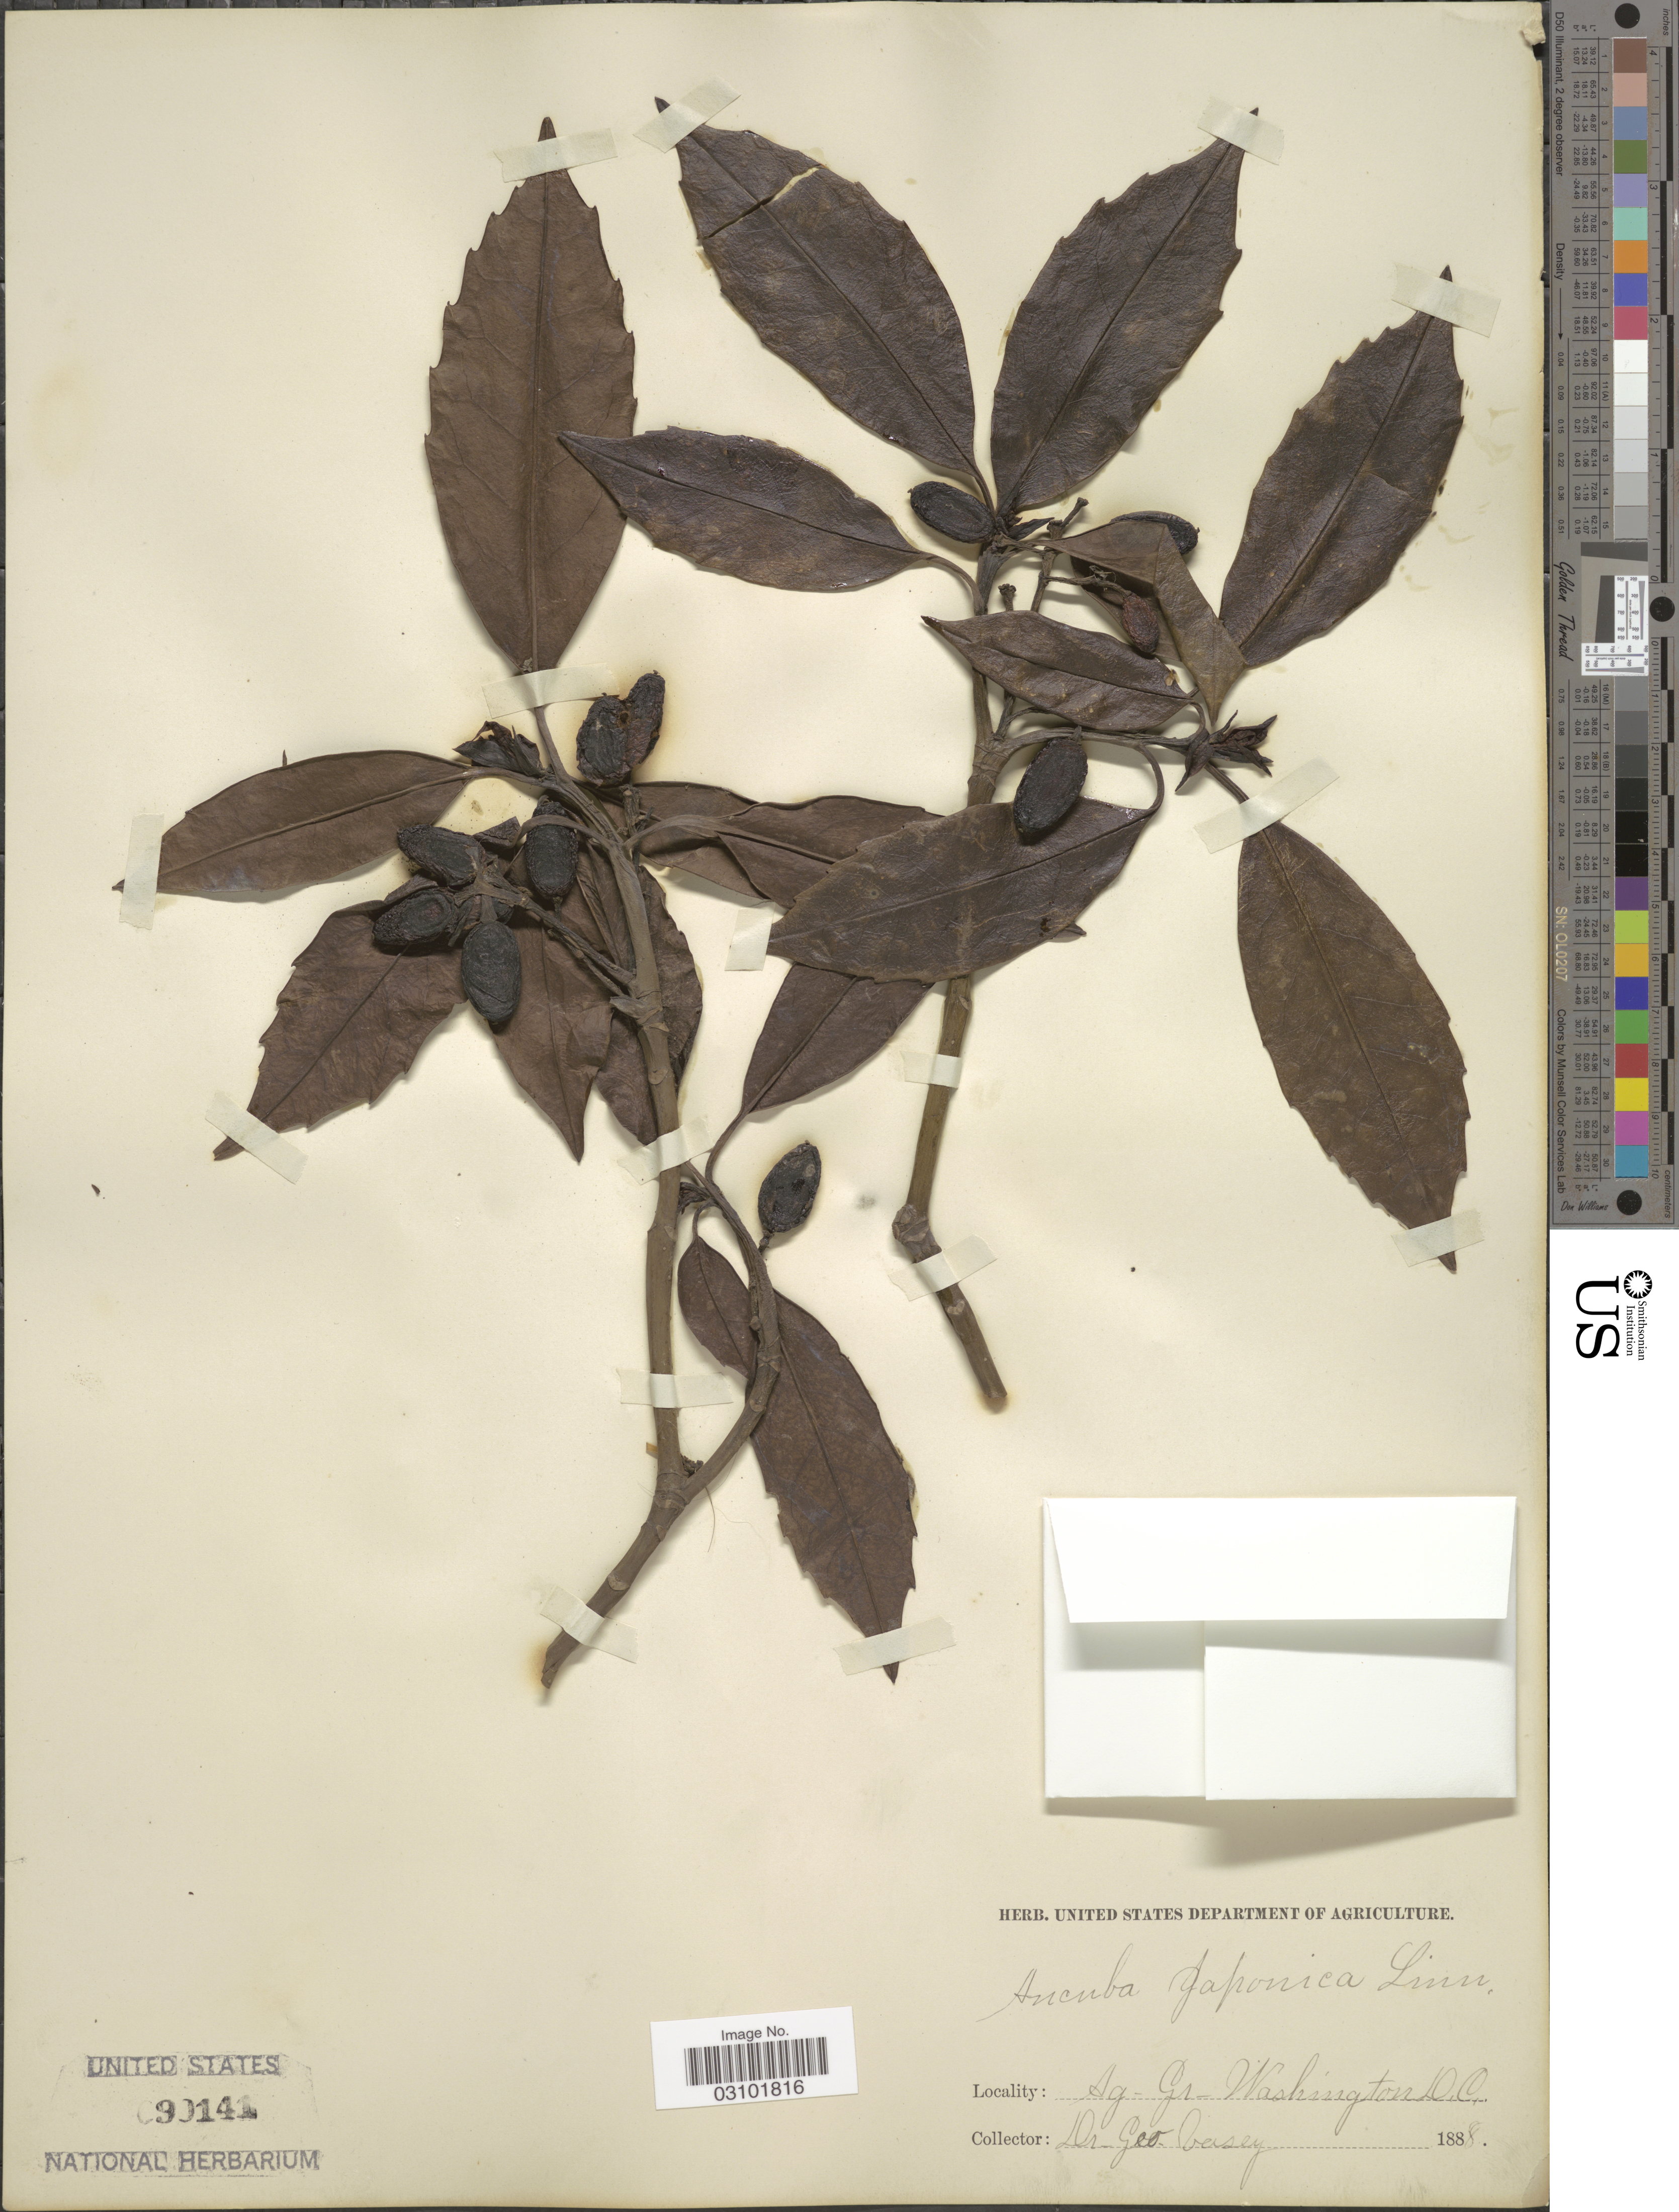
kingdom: Plantae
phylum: Tracheophyta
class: Magnoliopsida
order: Garryales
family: Garryaceae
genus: Aucuba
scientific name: Aucuba japonica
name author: Thunb.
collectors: G. R. Vasey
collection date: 1888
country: United States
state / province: District of Columbia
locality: Ag.-Gr. Washington D. C.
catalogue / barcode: US 90141